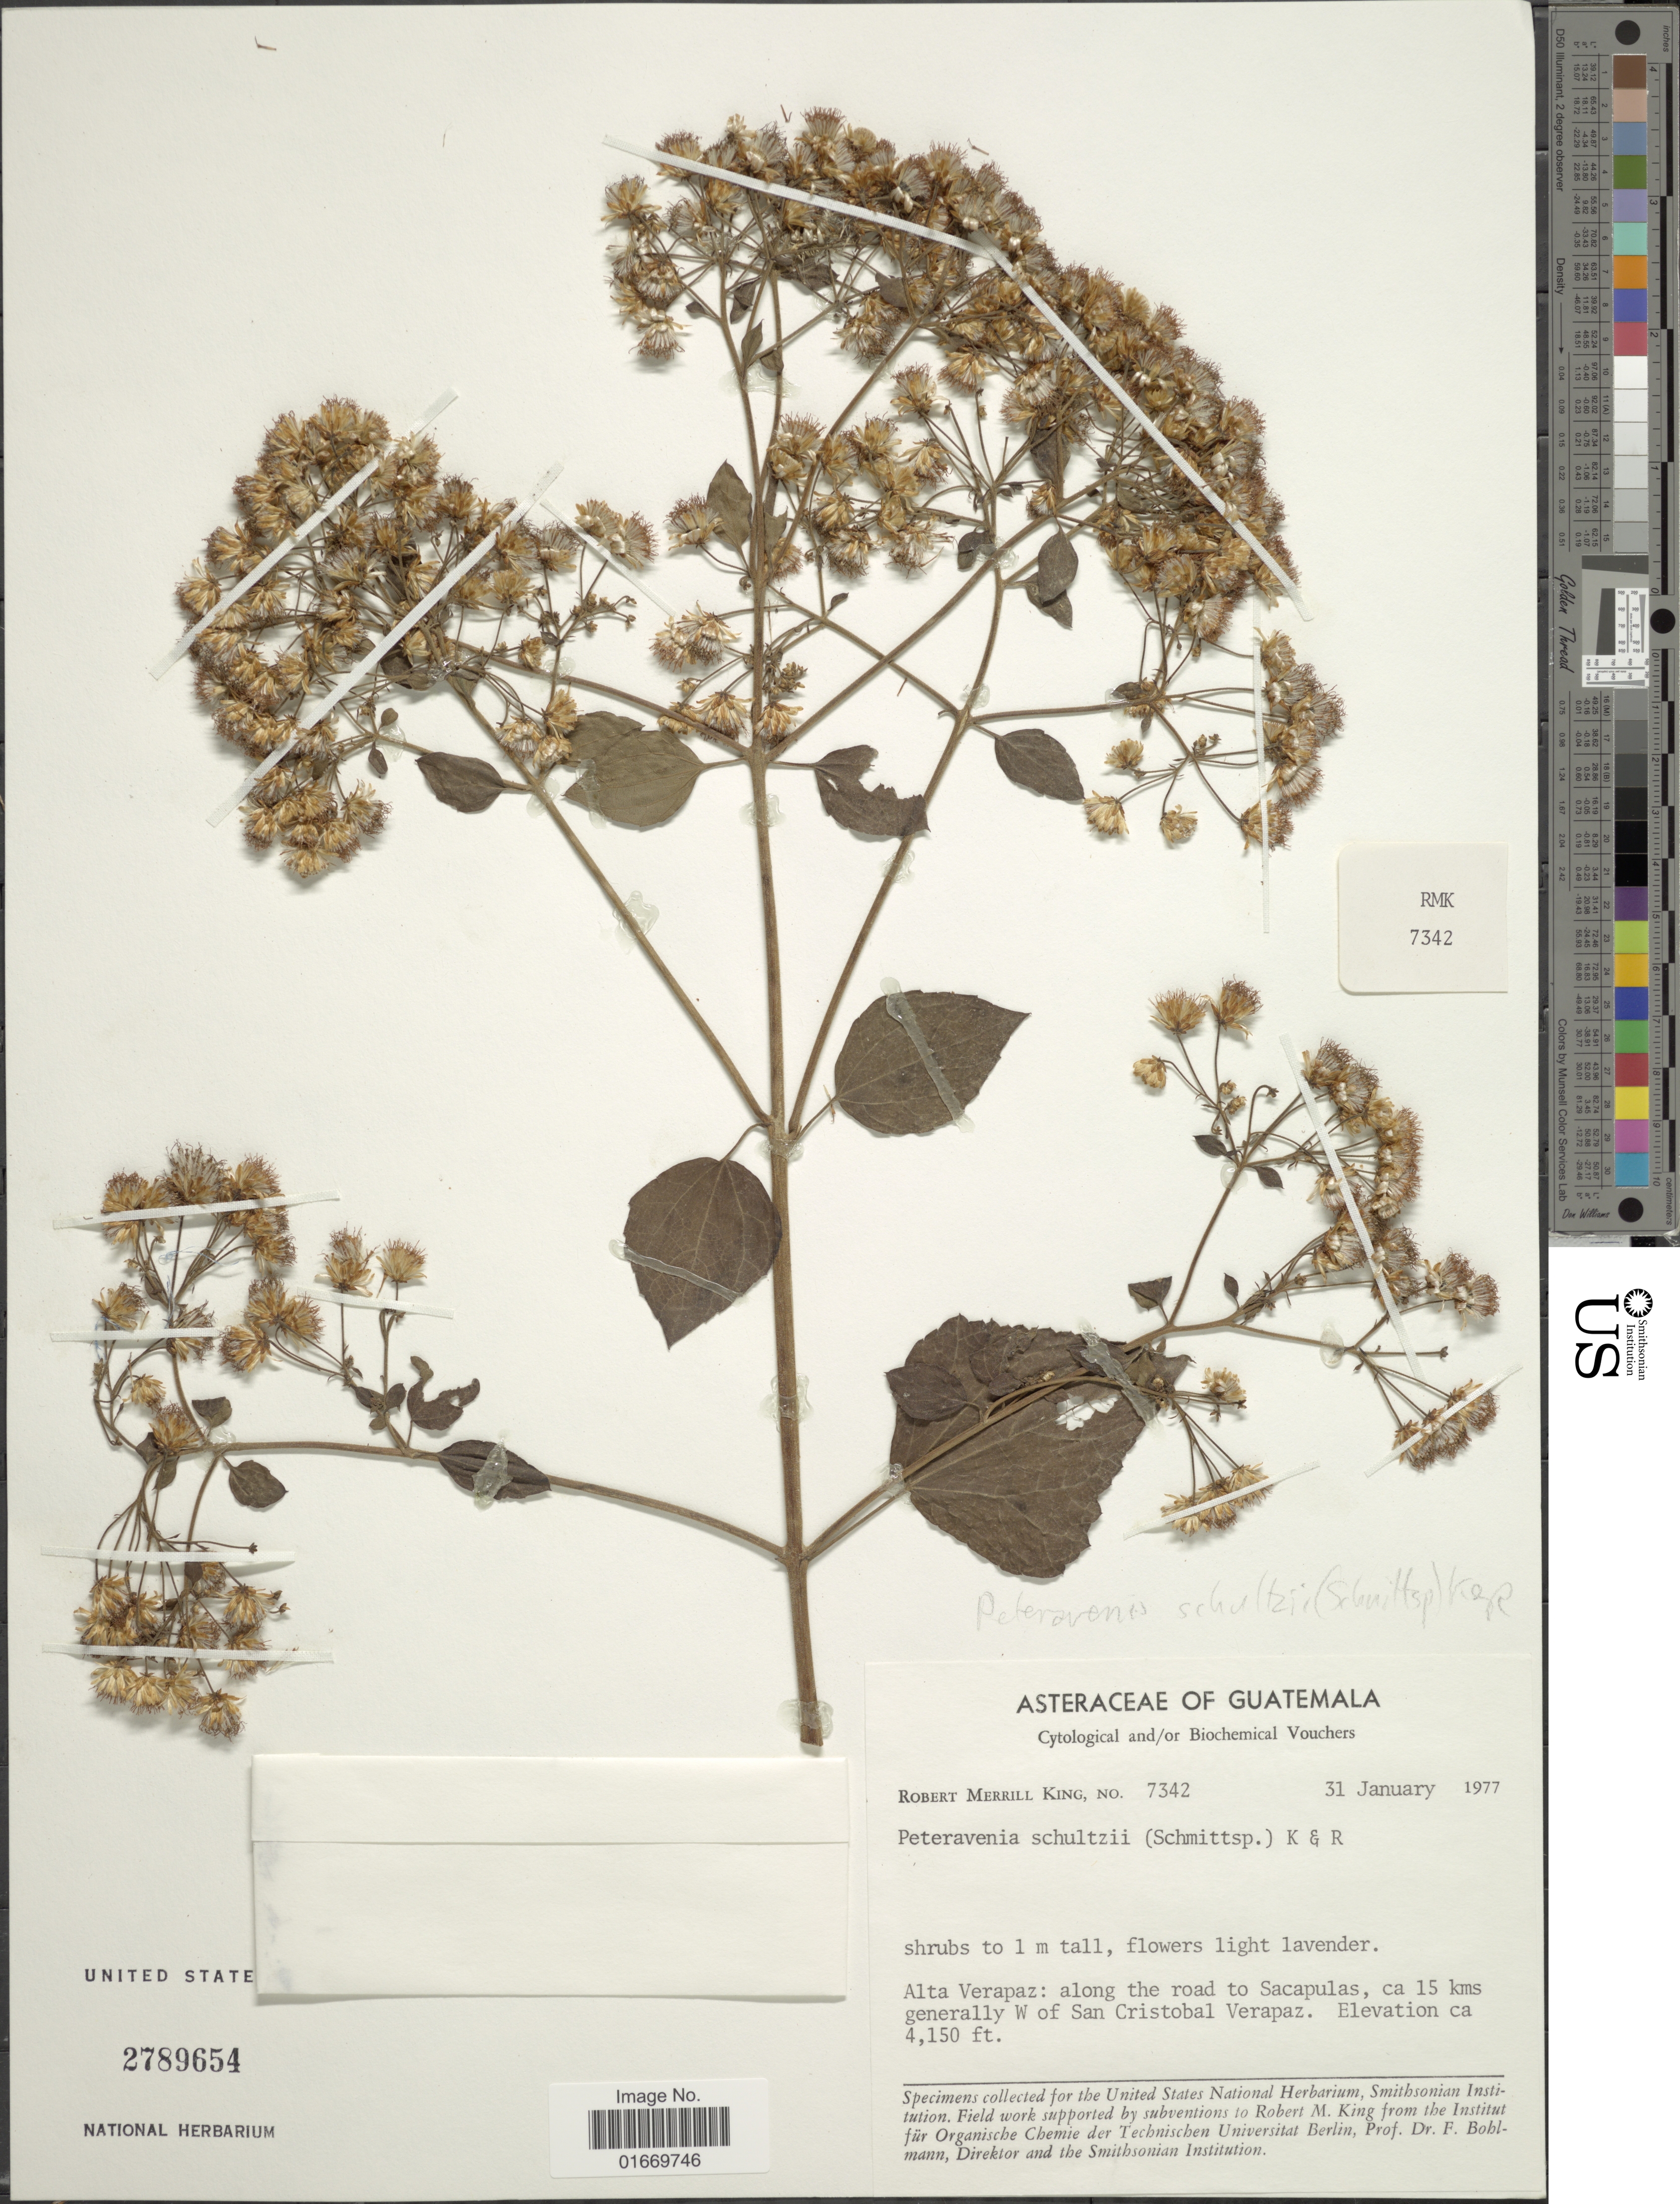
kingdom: Plantae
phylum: Tracheophyta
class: Magnoliopsida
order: Asterales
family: Asteraceae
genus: Peteravenia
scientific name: Peteravenia schultzii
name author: (Schnittsp.) R.M. King & H. Rob.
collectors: R. M. King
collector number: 7342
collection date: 1977-01-31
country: Guatemala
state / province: Alta Verapaz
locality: Guatemala. Alta Verapaz: along the road to Sacapulas, ca 15 kms generally W of San Cirstobal Verapaz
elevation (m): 1265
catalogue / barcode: US 2789654